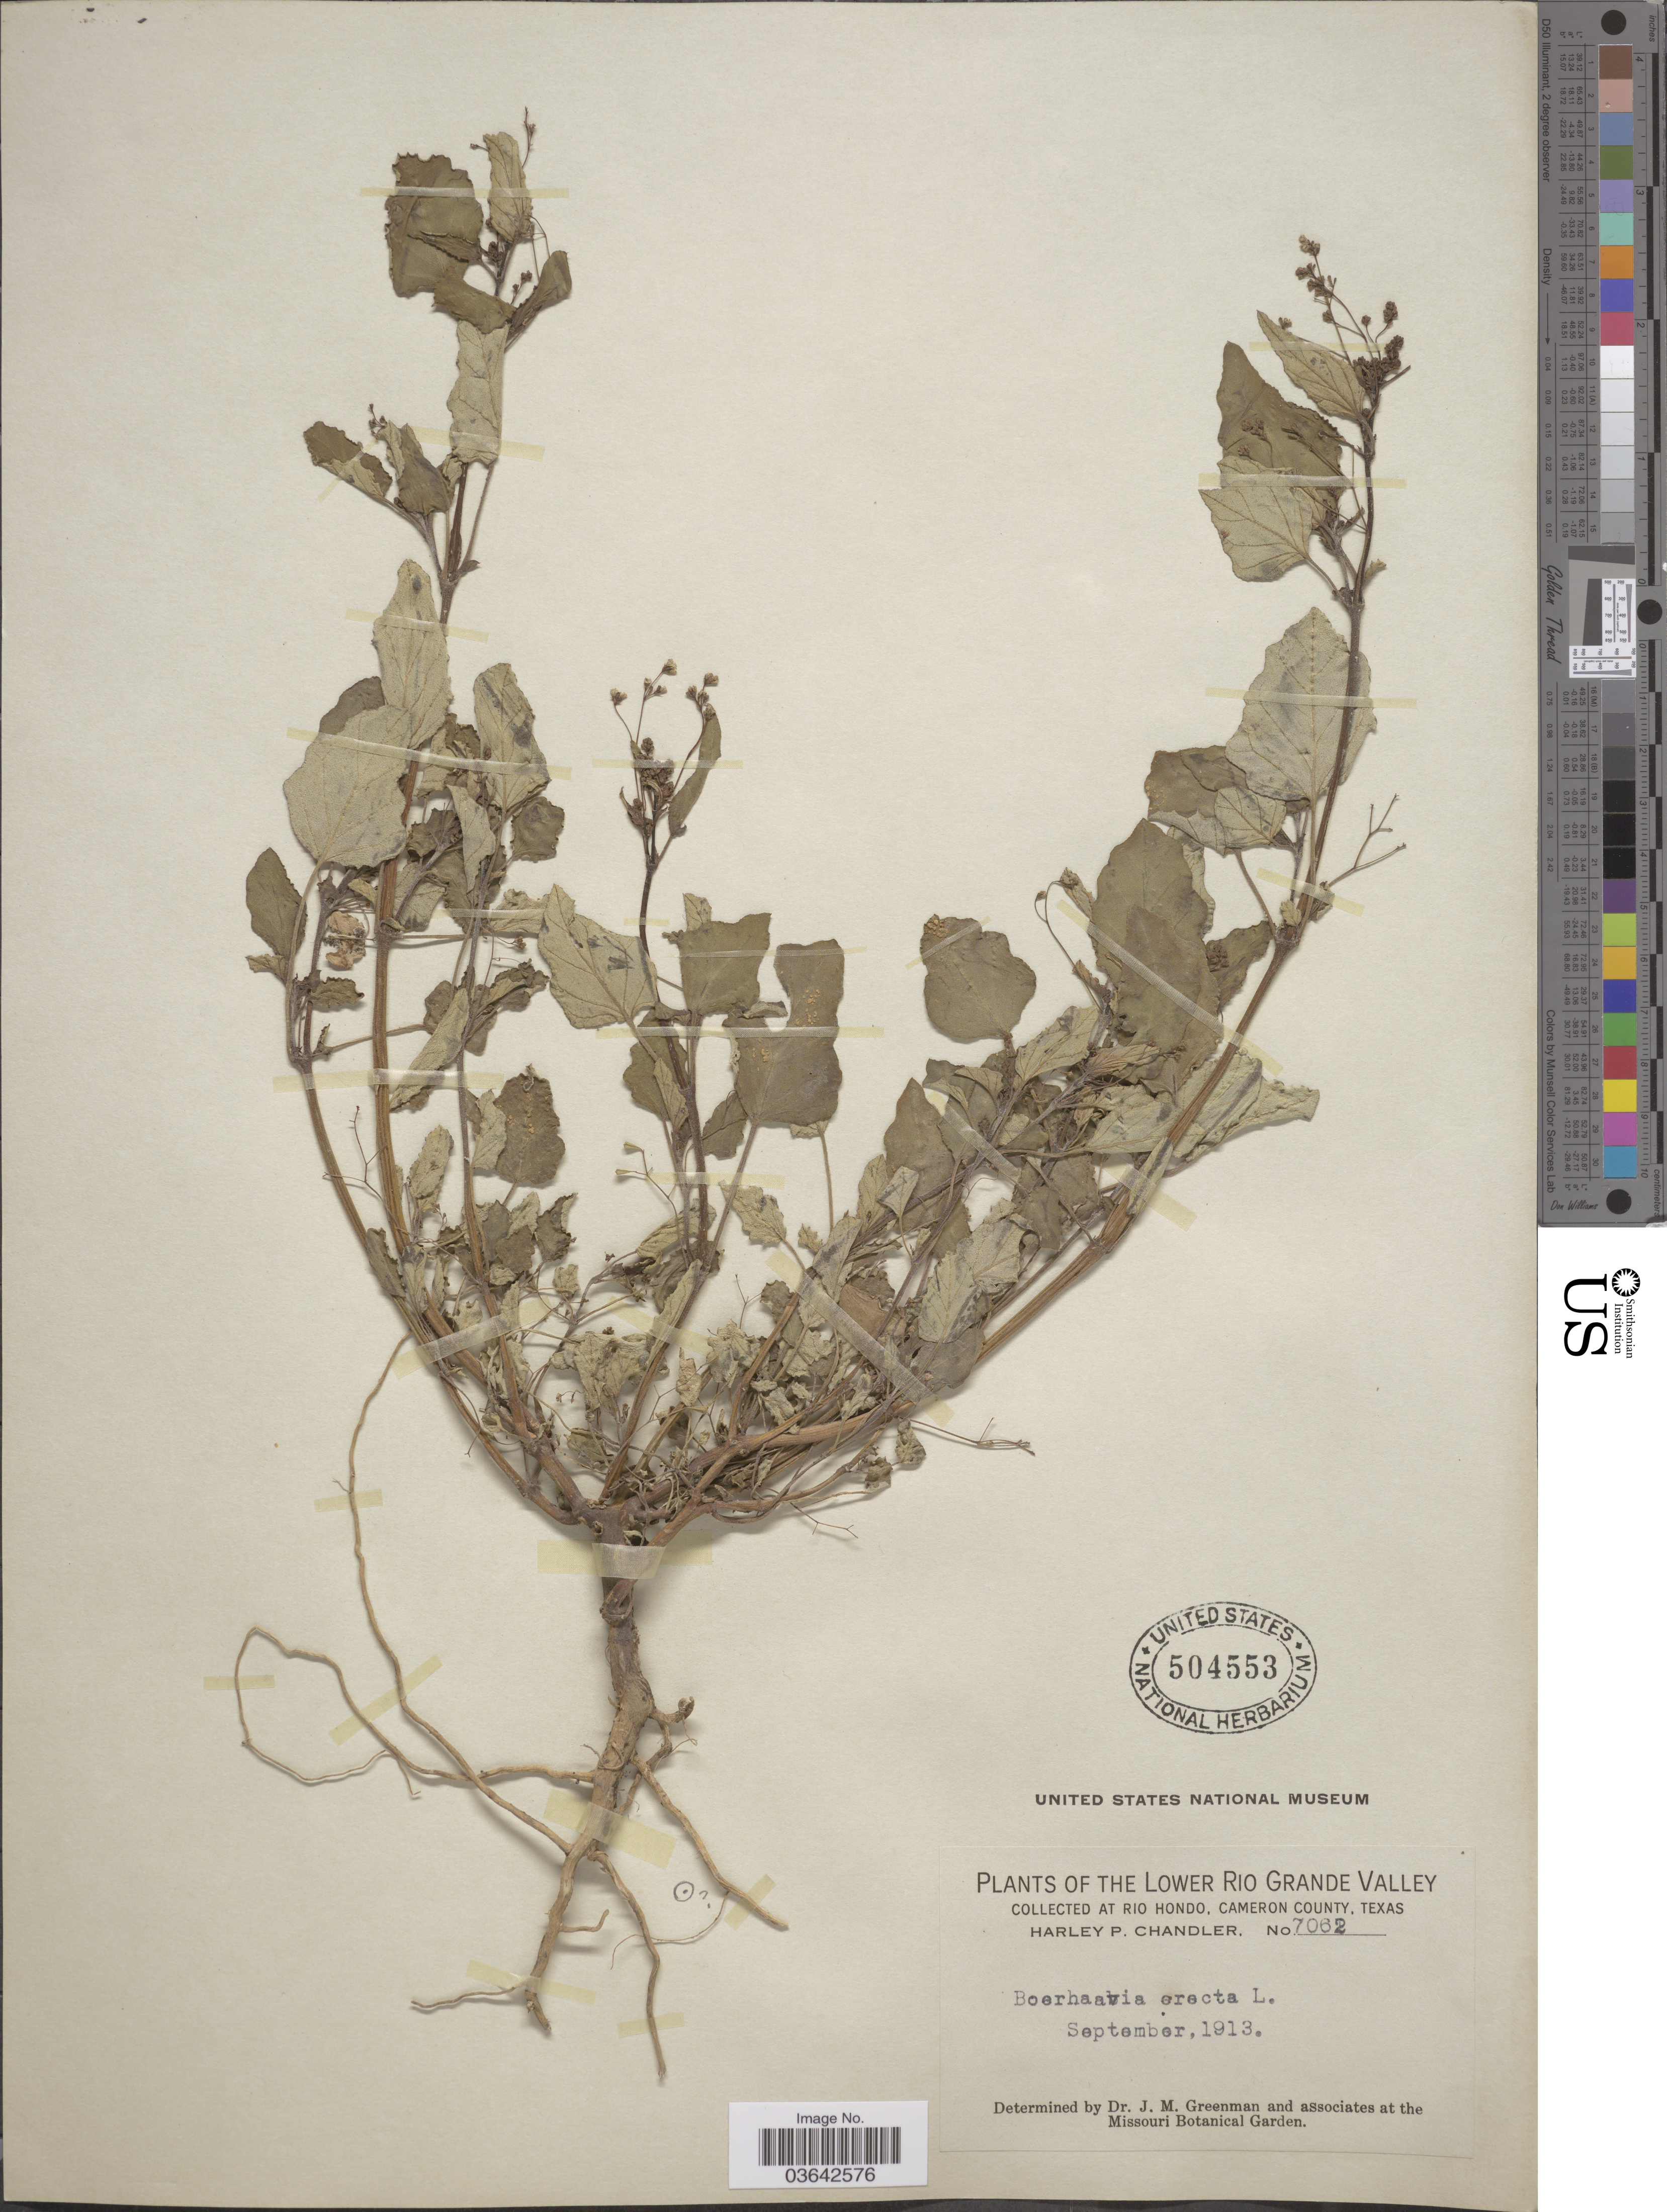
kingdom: Plantae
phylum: Tracheophyta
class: Magnoliopsida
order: Caryophyllales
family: Nyctaginaceae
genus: Boerhavia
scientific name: Boerhavia erecta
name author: L.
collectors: H. Chandler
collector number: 7062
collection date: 1913-09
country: United States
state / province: Texas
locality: The Lower Rio Grande Valley. Rio Hondo, Cameron County.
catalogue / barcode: US 504553